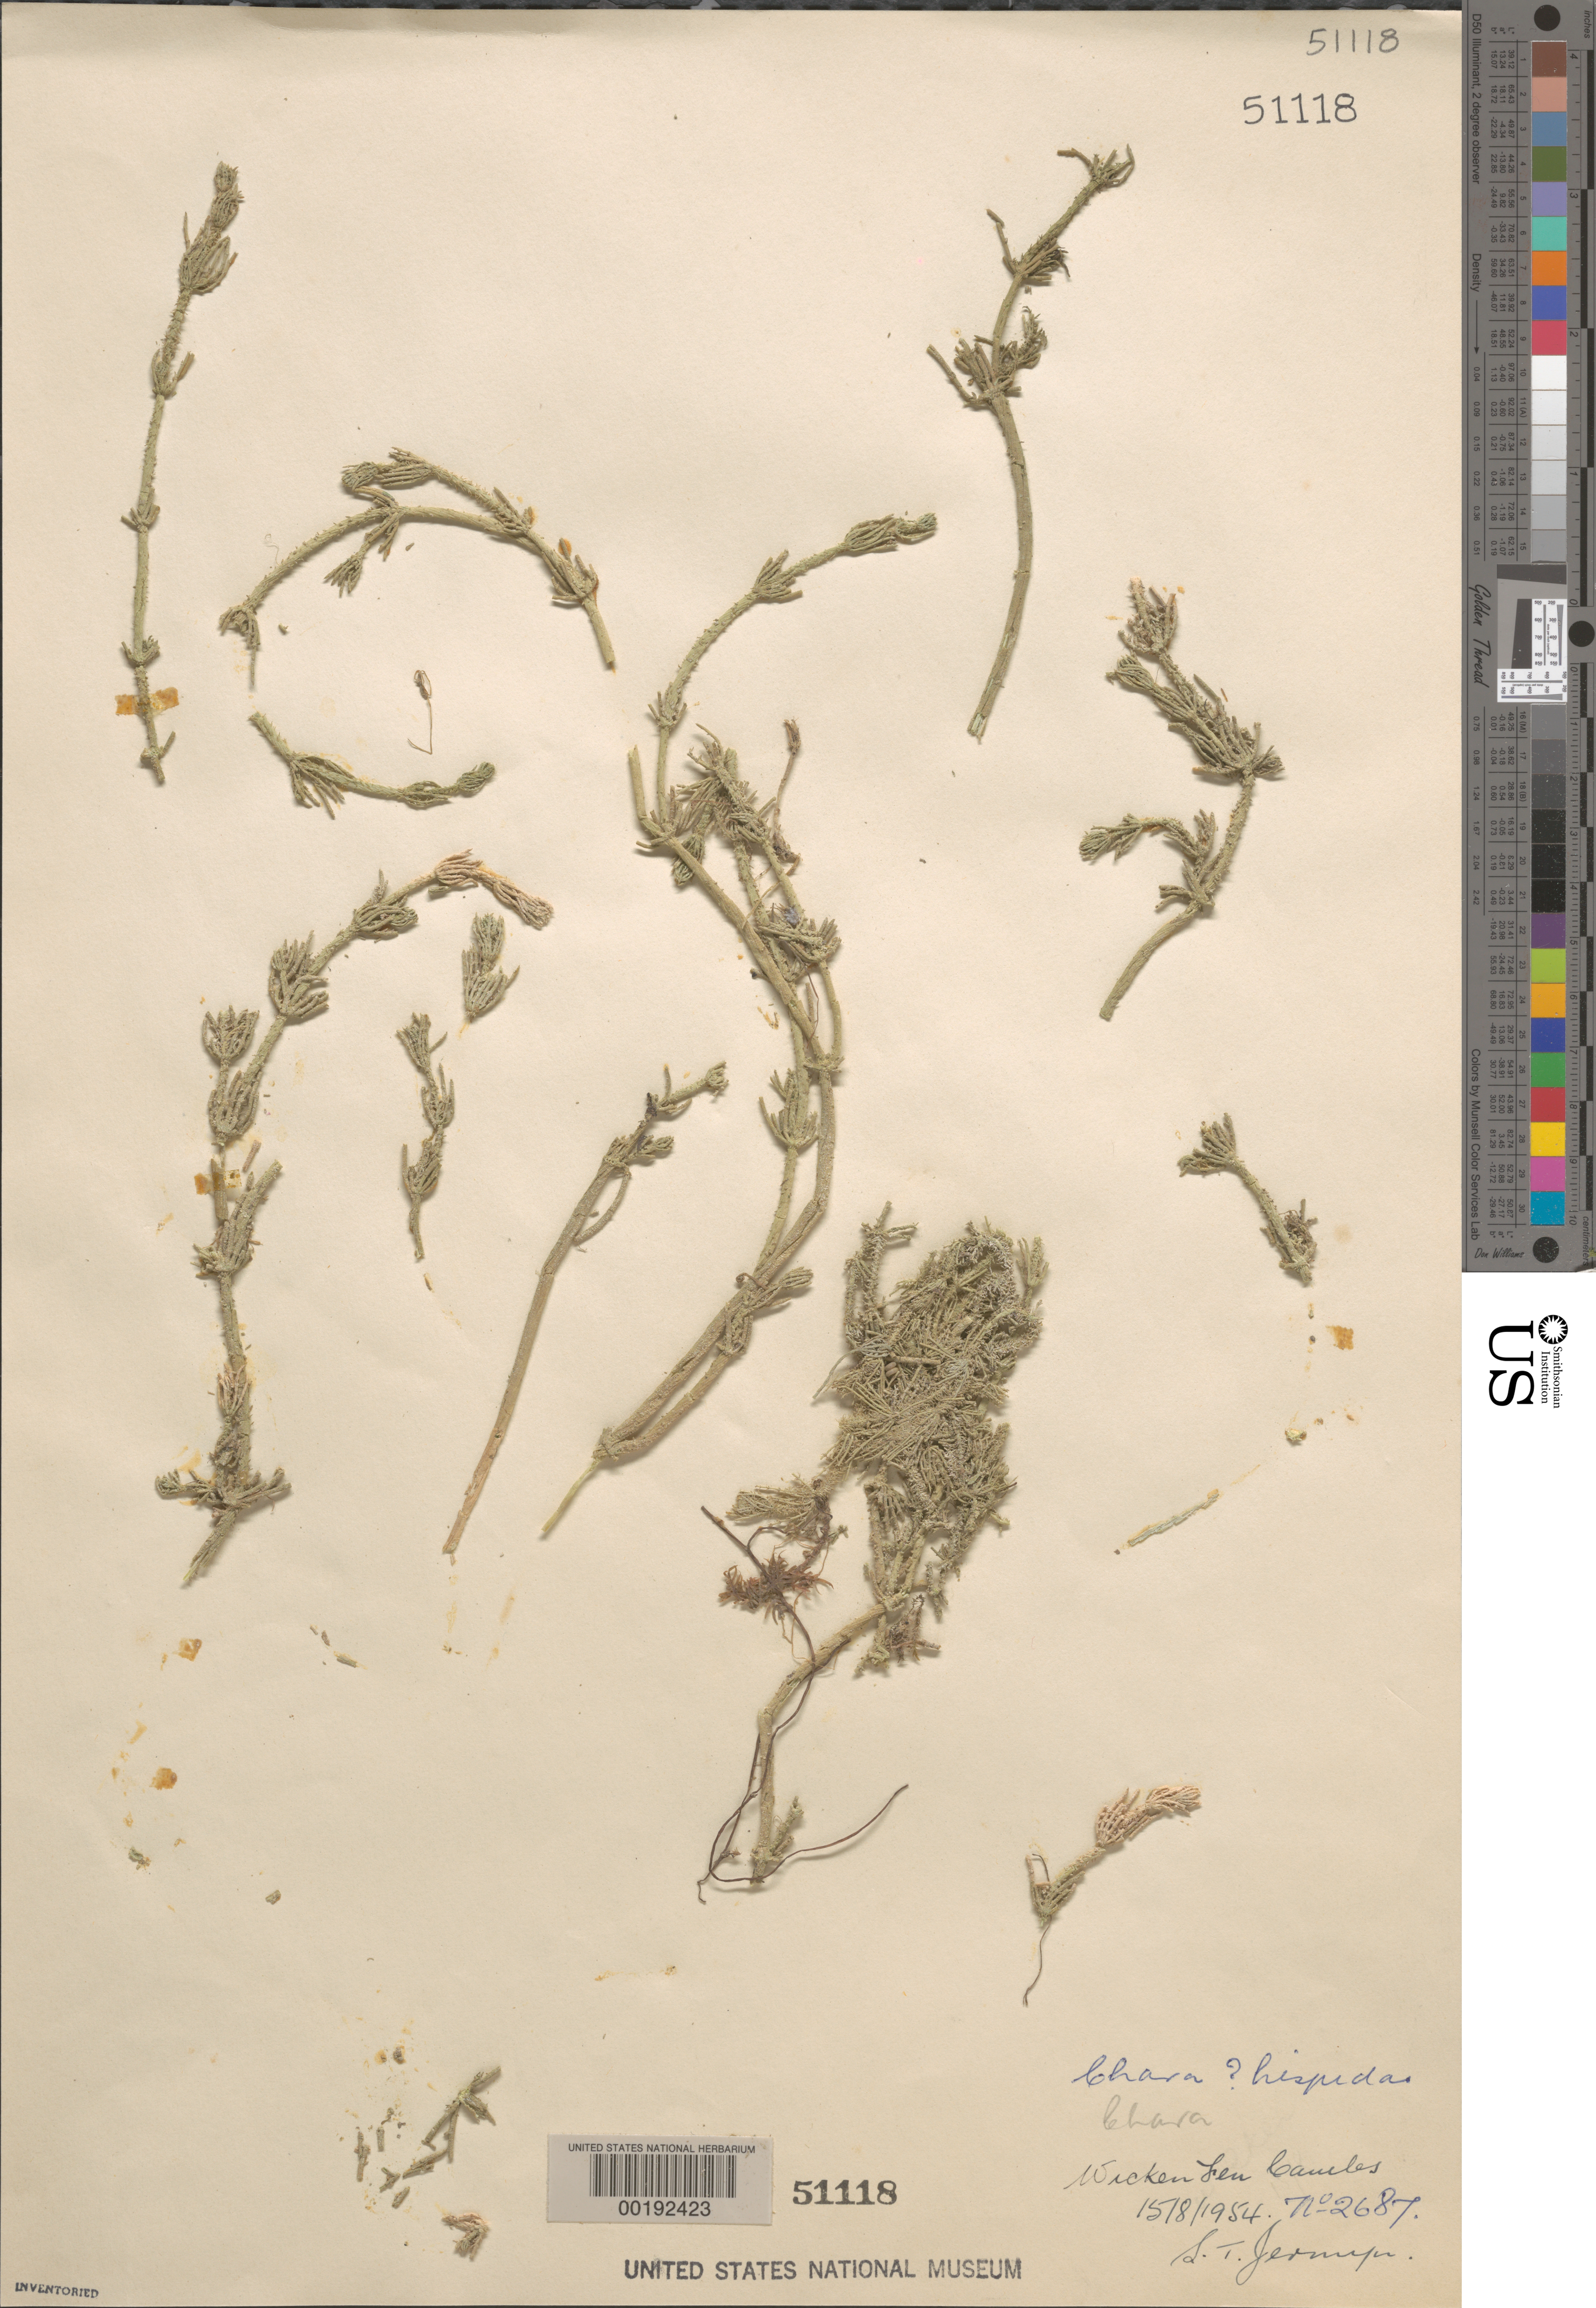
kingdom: Plantae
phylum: Charophyta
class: Charophyceae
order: Charales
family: Characeae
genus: Chara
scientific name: Chara hispida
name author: L.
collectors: S. Jermyn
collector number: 2687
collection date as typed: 15 Aug 1954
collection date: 1954-08-15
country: United Kingdom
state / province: England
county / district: Cambridgeshire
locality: Wicken Fen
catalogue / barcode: US 51118